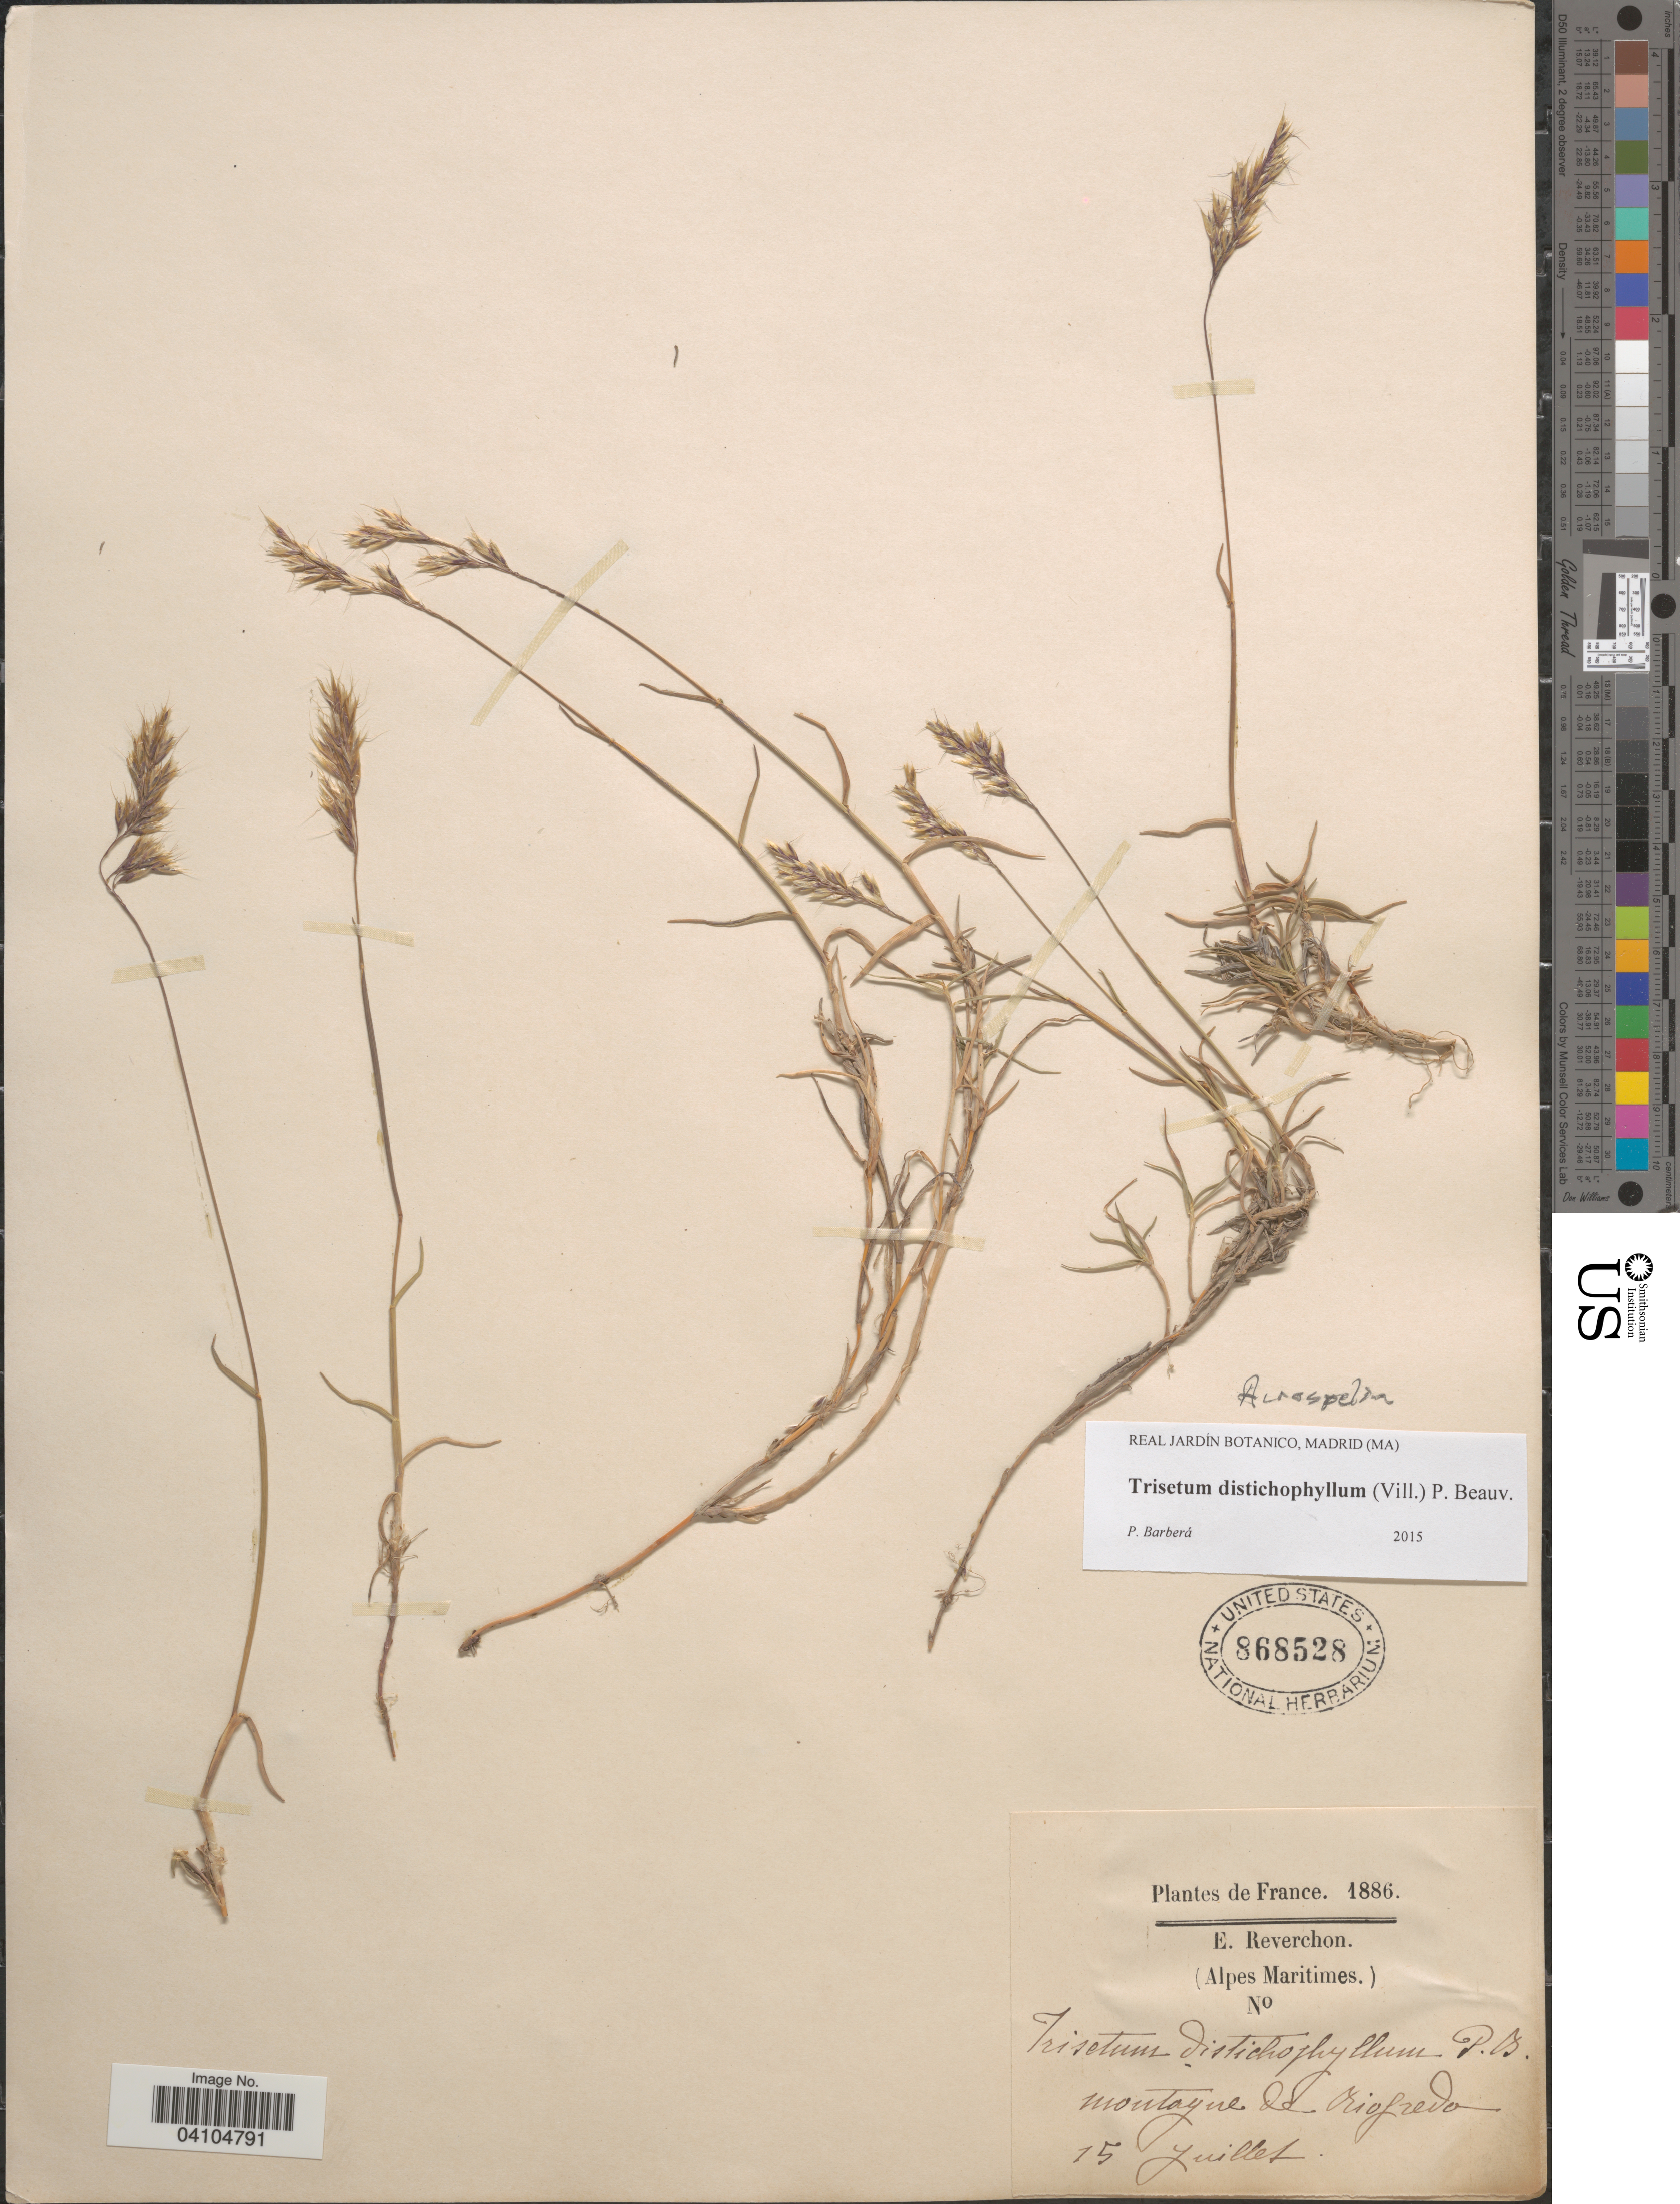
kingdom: Plantae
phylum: Tracheophyta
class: Liliopsida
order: Poales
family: Poaceae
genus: Acrospelion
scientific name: Acrospelion distichophyllum ined.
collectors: E. Reverchon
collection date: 1886-07-15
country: France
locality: (Alpes Maritimes). Montagne de Riofredo.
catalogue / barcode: US 868528